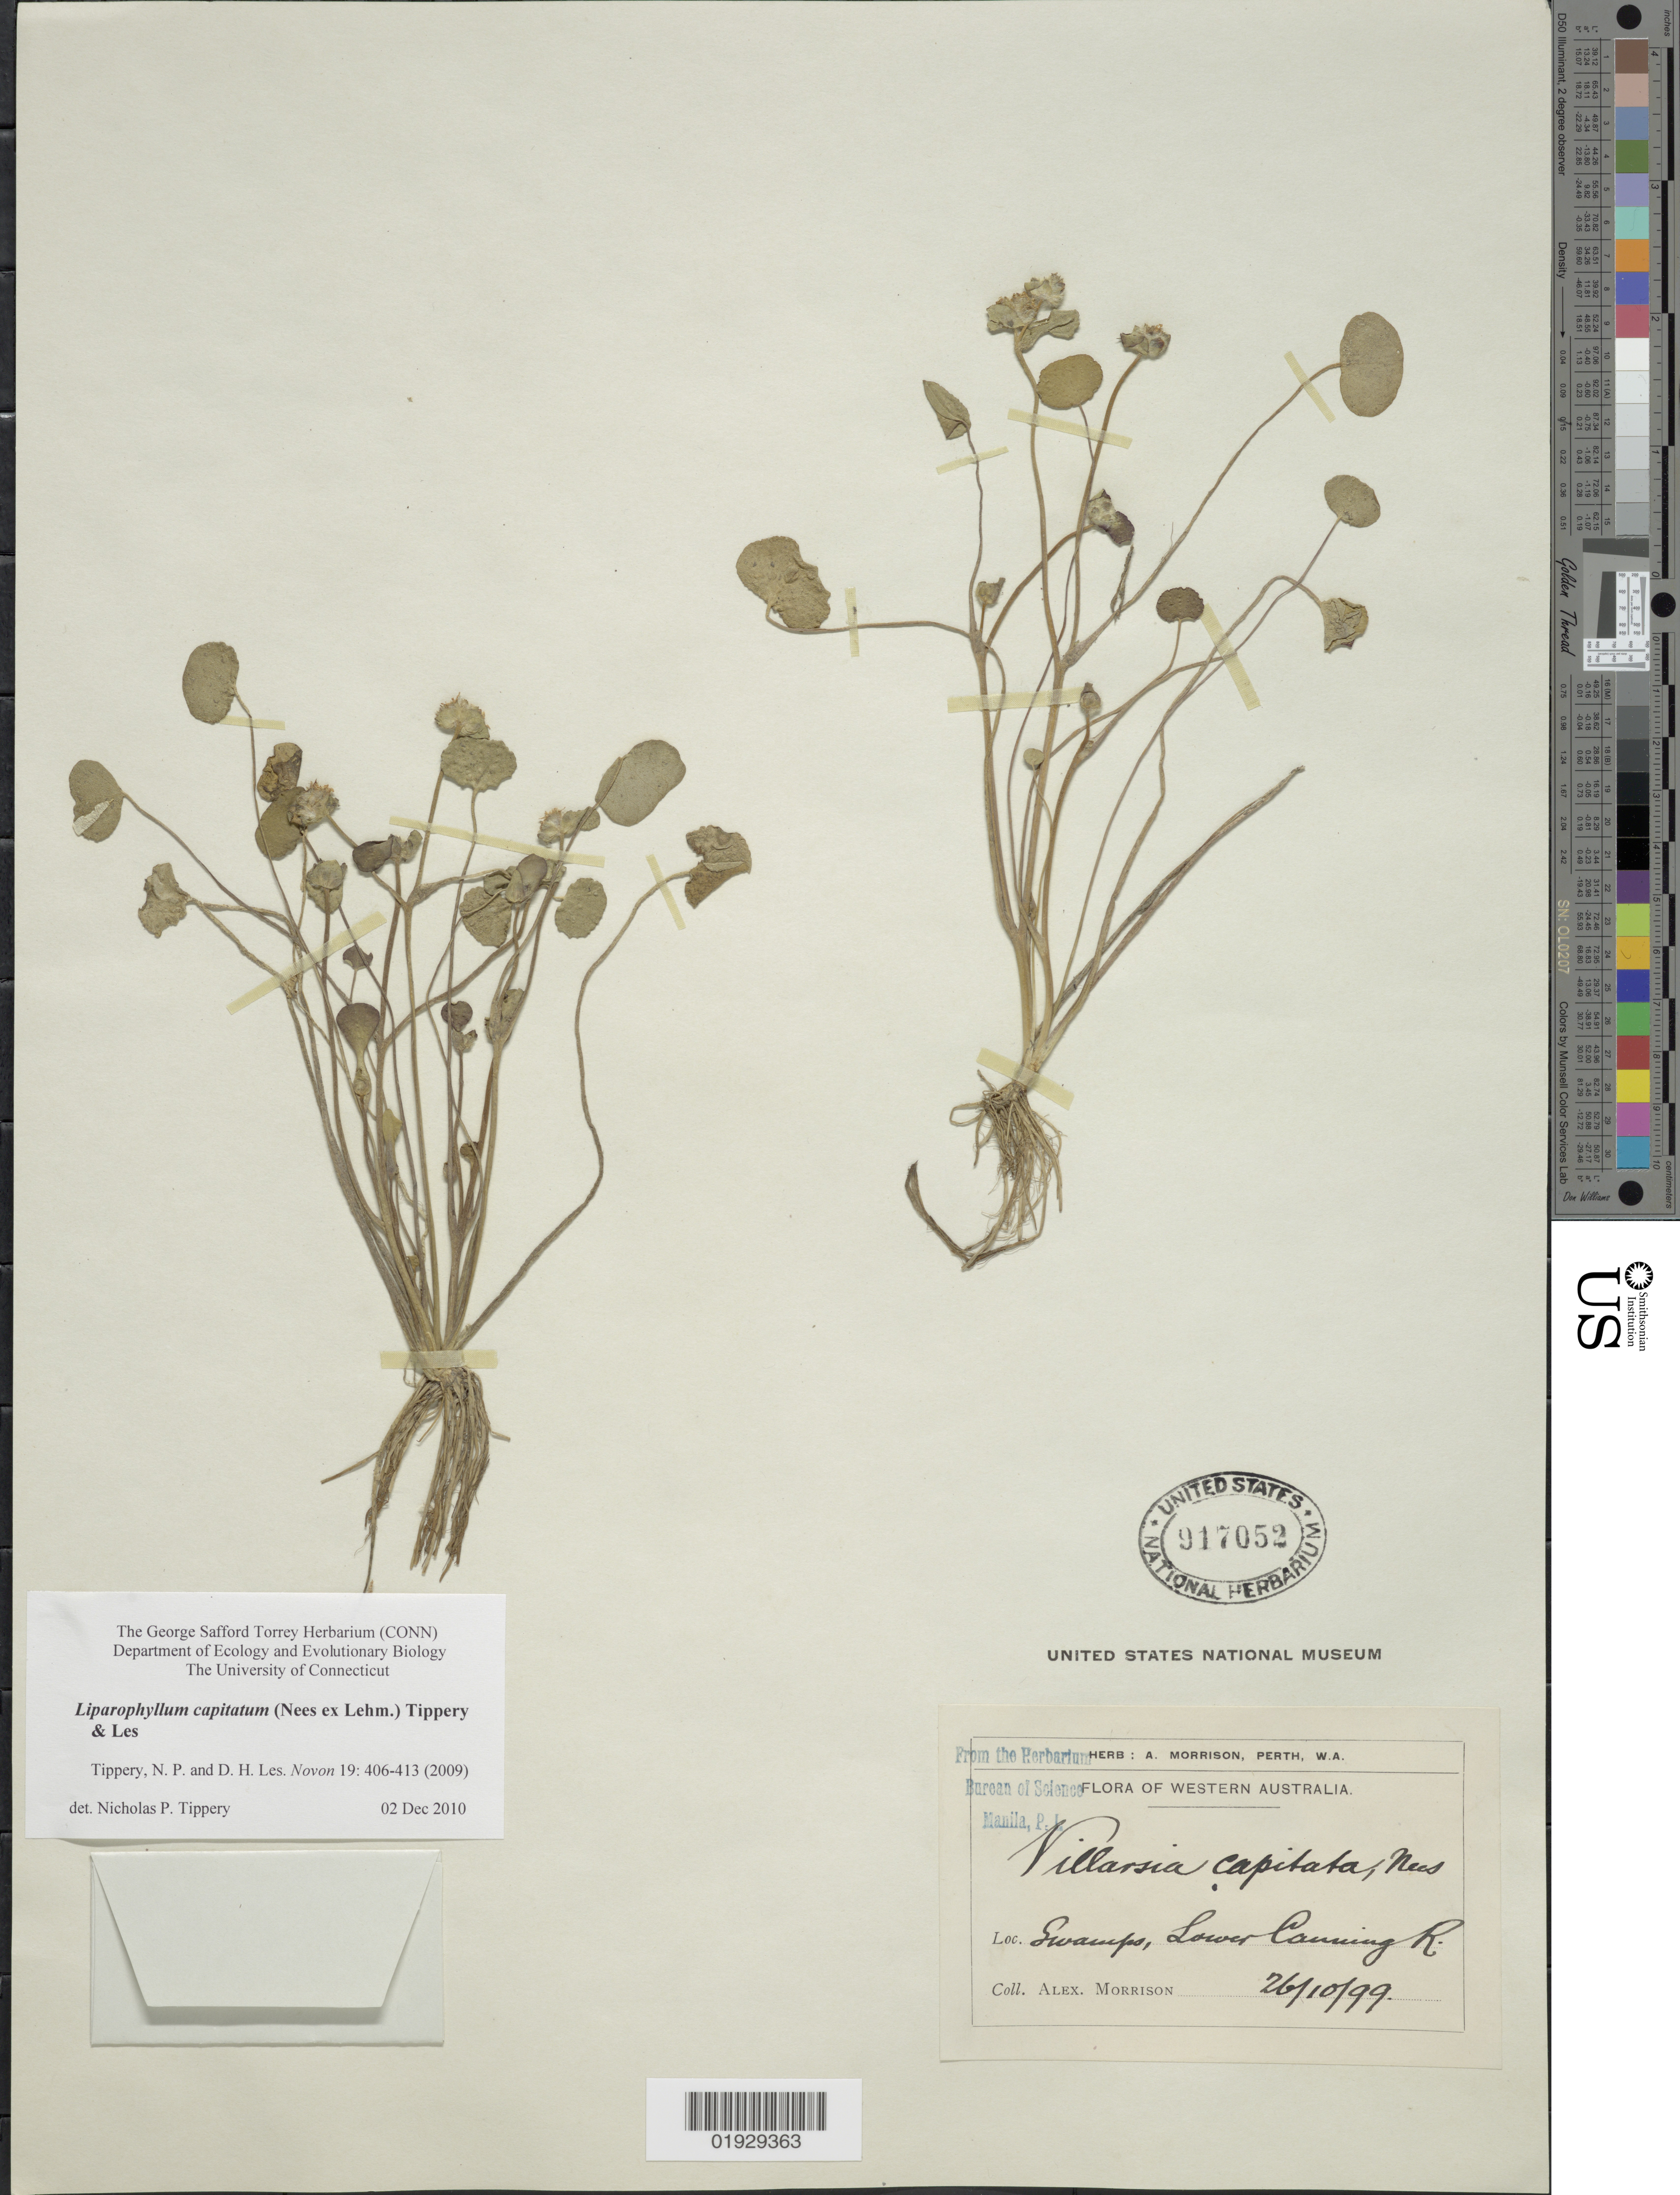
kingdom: Plantae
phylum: Tracheophyta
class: Magnoliopsida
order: Asterales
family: Menyanthaceae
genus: Liparophyllum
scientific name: Liparophyllum capitatum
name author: (Nees) Tippery & Les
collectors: A. Morrison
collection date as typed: Transcribed d/m/y: 26/10/99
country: Australia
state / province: Western Australia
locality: Swamps, Lower Canning R.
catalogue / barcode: US 917052